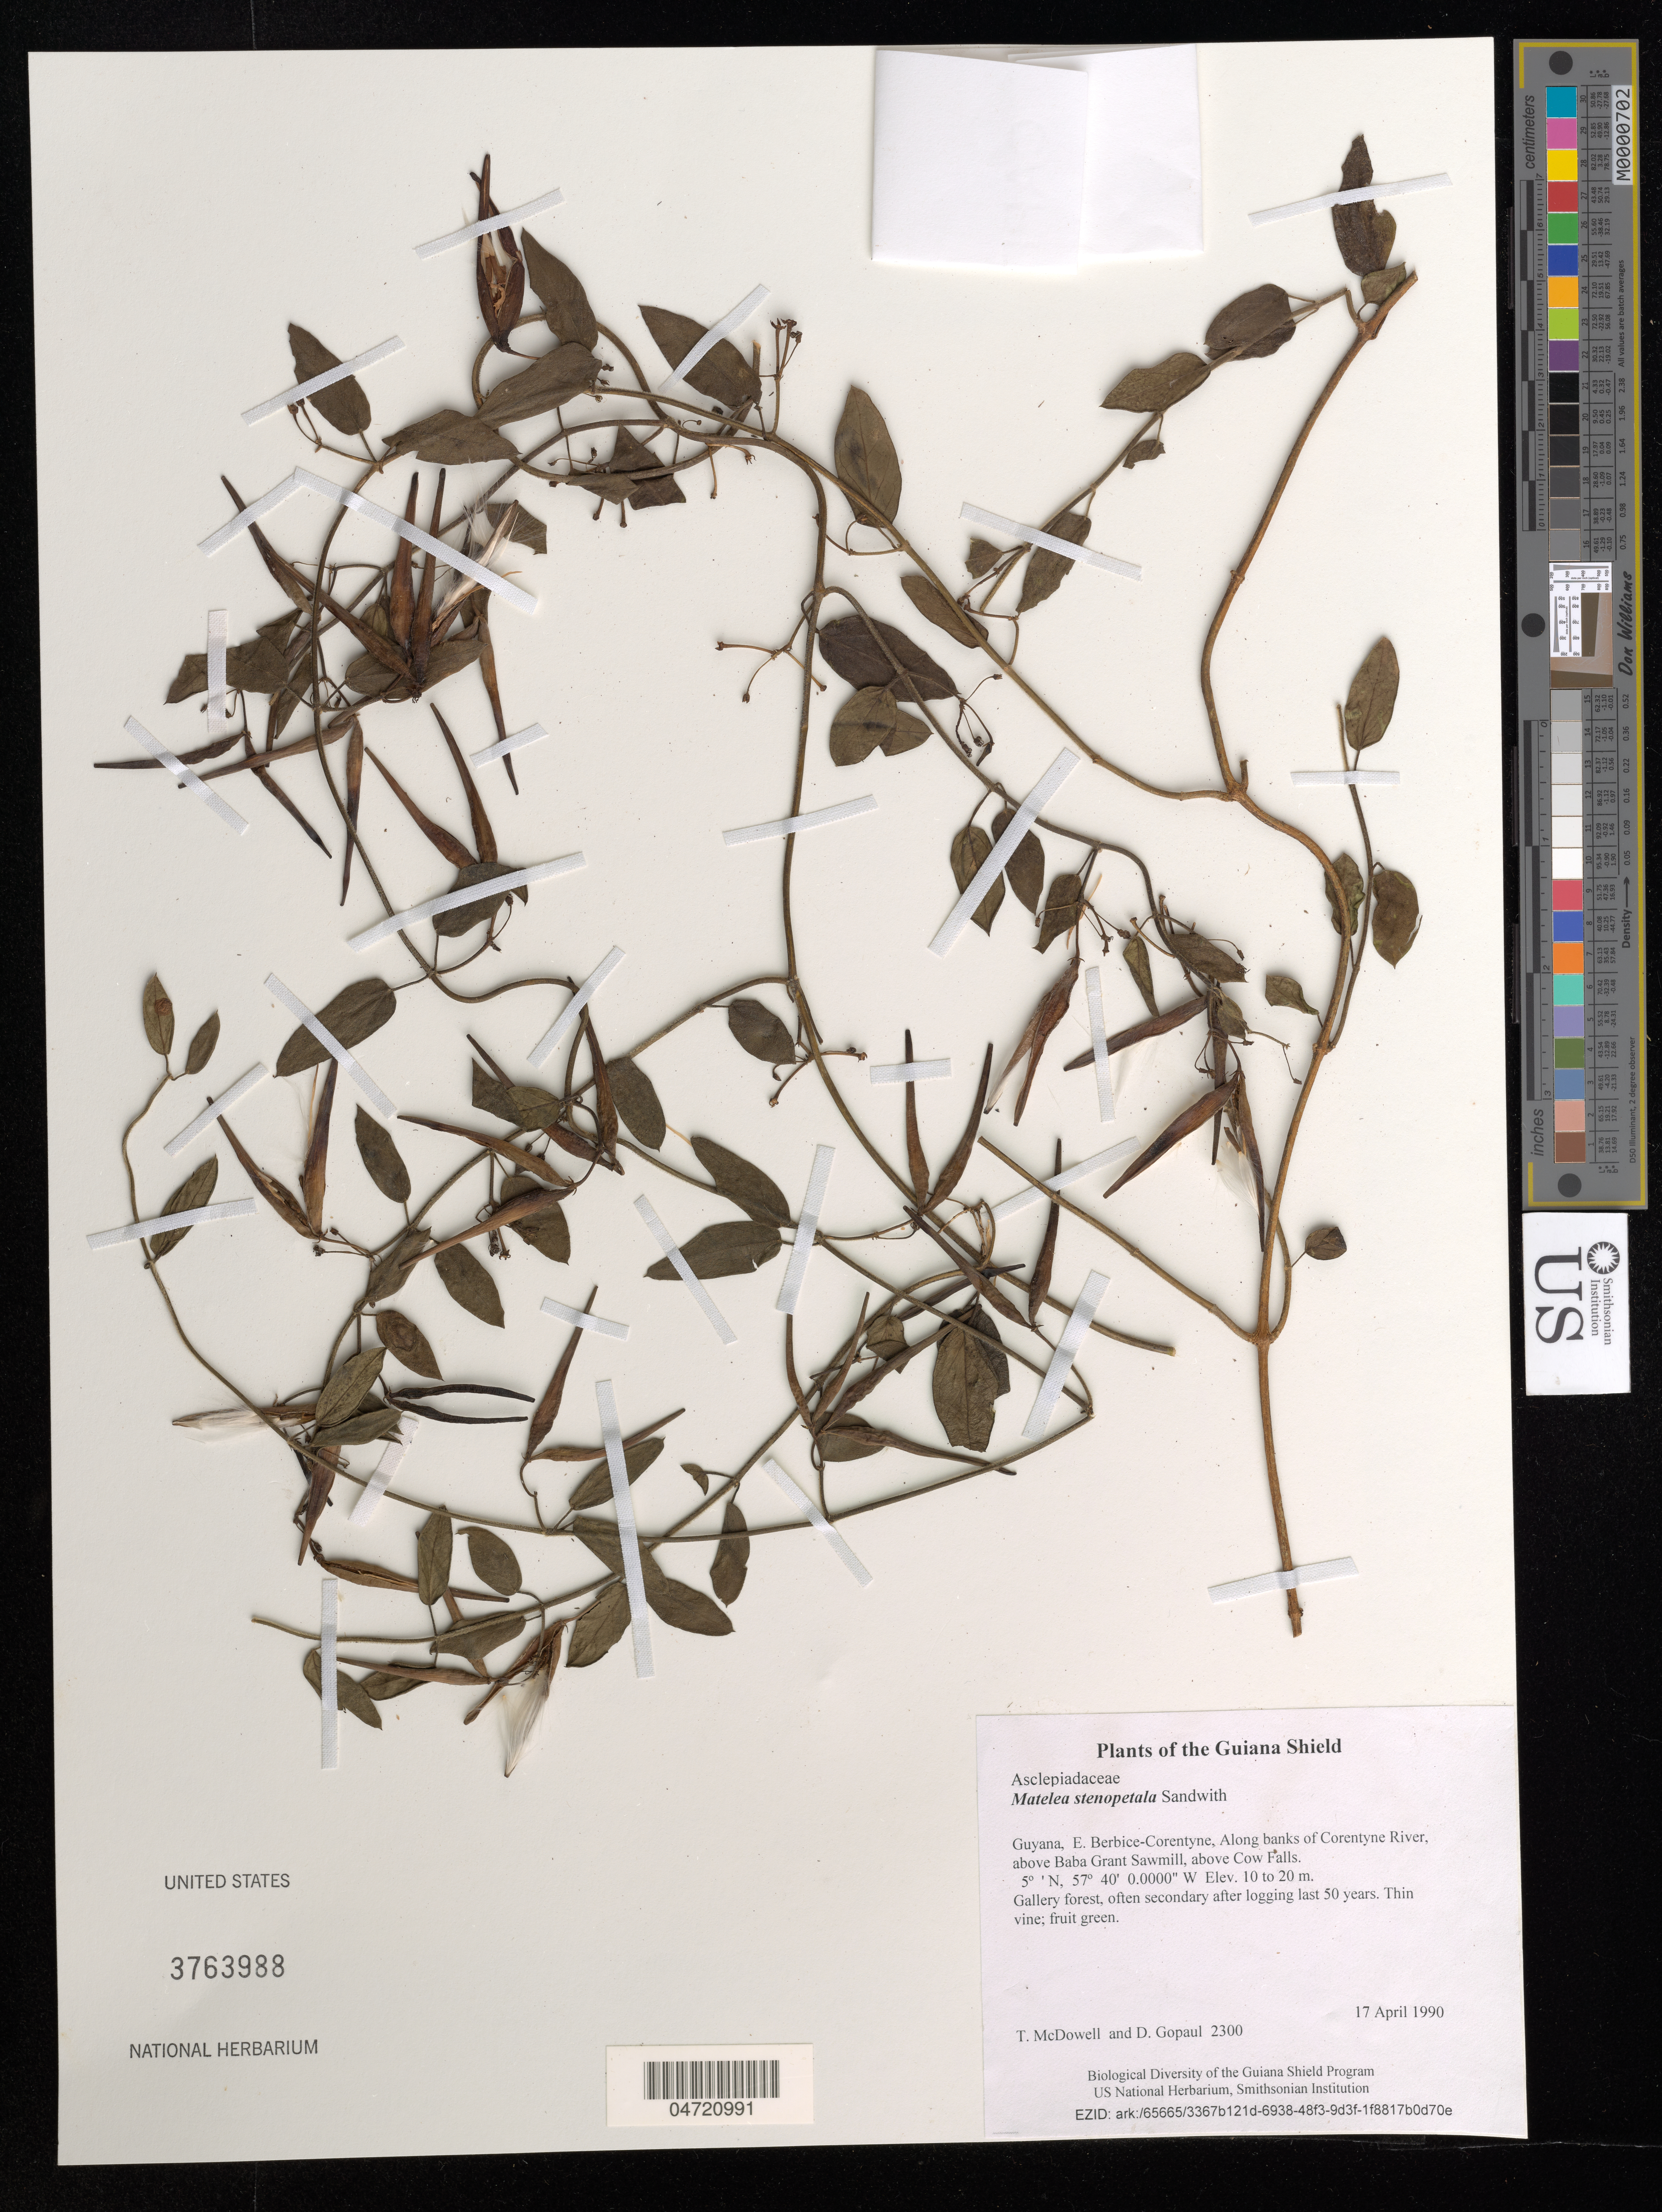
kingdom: Plantae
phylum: Tracheophyta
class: Magnoliopsida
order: Gentianales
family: Apocynaceae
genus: Matelea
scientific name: Matelea stenopetala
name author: Sandwith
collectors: T. McDowell & D. Gopaul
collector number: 2300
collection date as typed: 17 April 1990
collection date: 1990-04-17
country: Guyana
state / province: E. Berbice-Corentyne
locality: Along banks of Corentyne River, above Baba Grant Sawmill, above Cow Falls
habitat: Gallery forest, often secondary after logging last 50 years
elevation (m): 10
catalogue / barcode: US 3763988